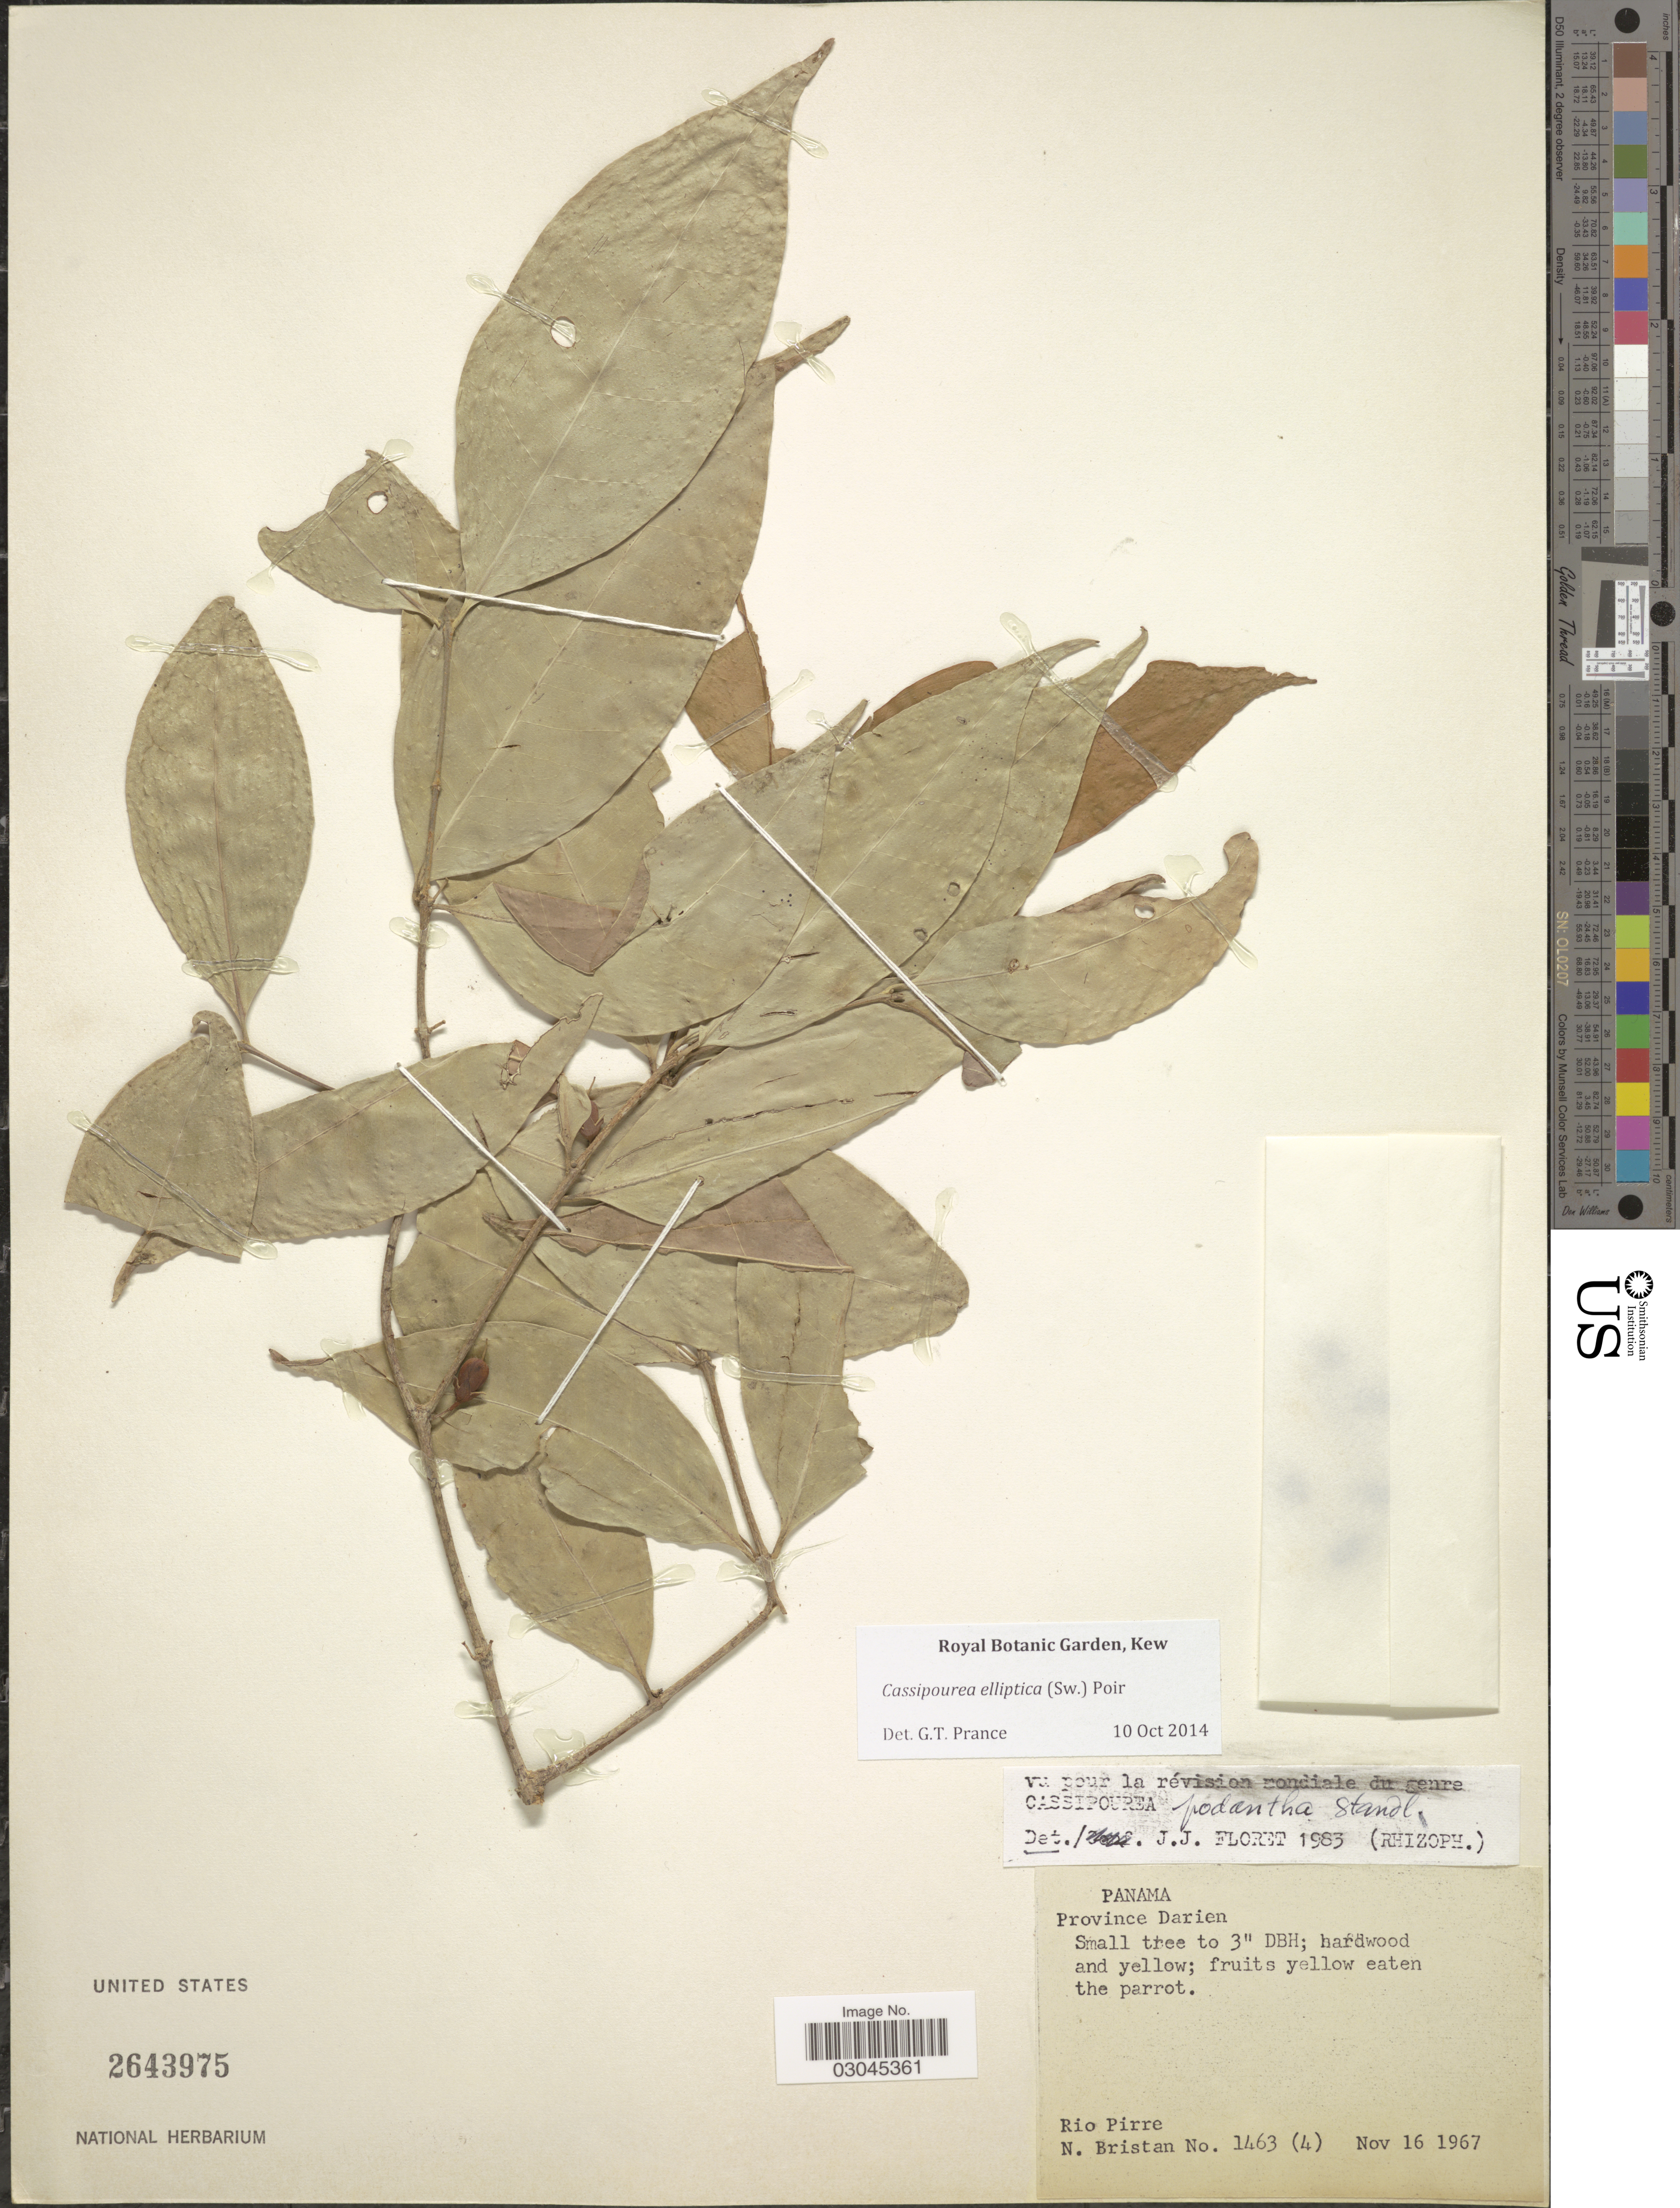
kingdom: Plantae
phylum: Tracheophyta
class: Magnoliopsida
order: Malpighiales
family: Rhizophoraceae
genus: Cassipourea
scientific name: Cassipourea elliptica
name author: (Sw.) Poir.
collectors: N. Bristan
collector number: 1463(4)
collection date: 1967-11-16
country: Panama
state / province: Darién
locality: Province Darien. Rio Pirre.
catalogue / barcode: US 2643975